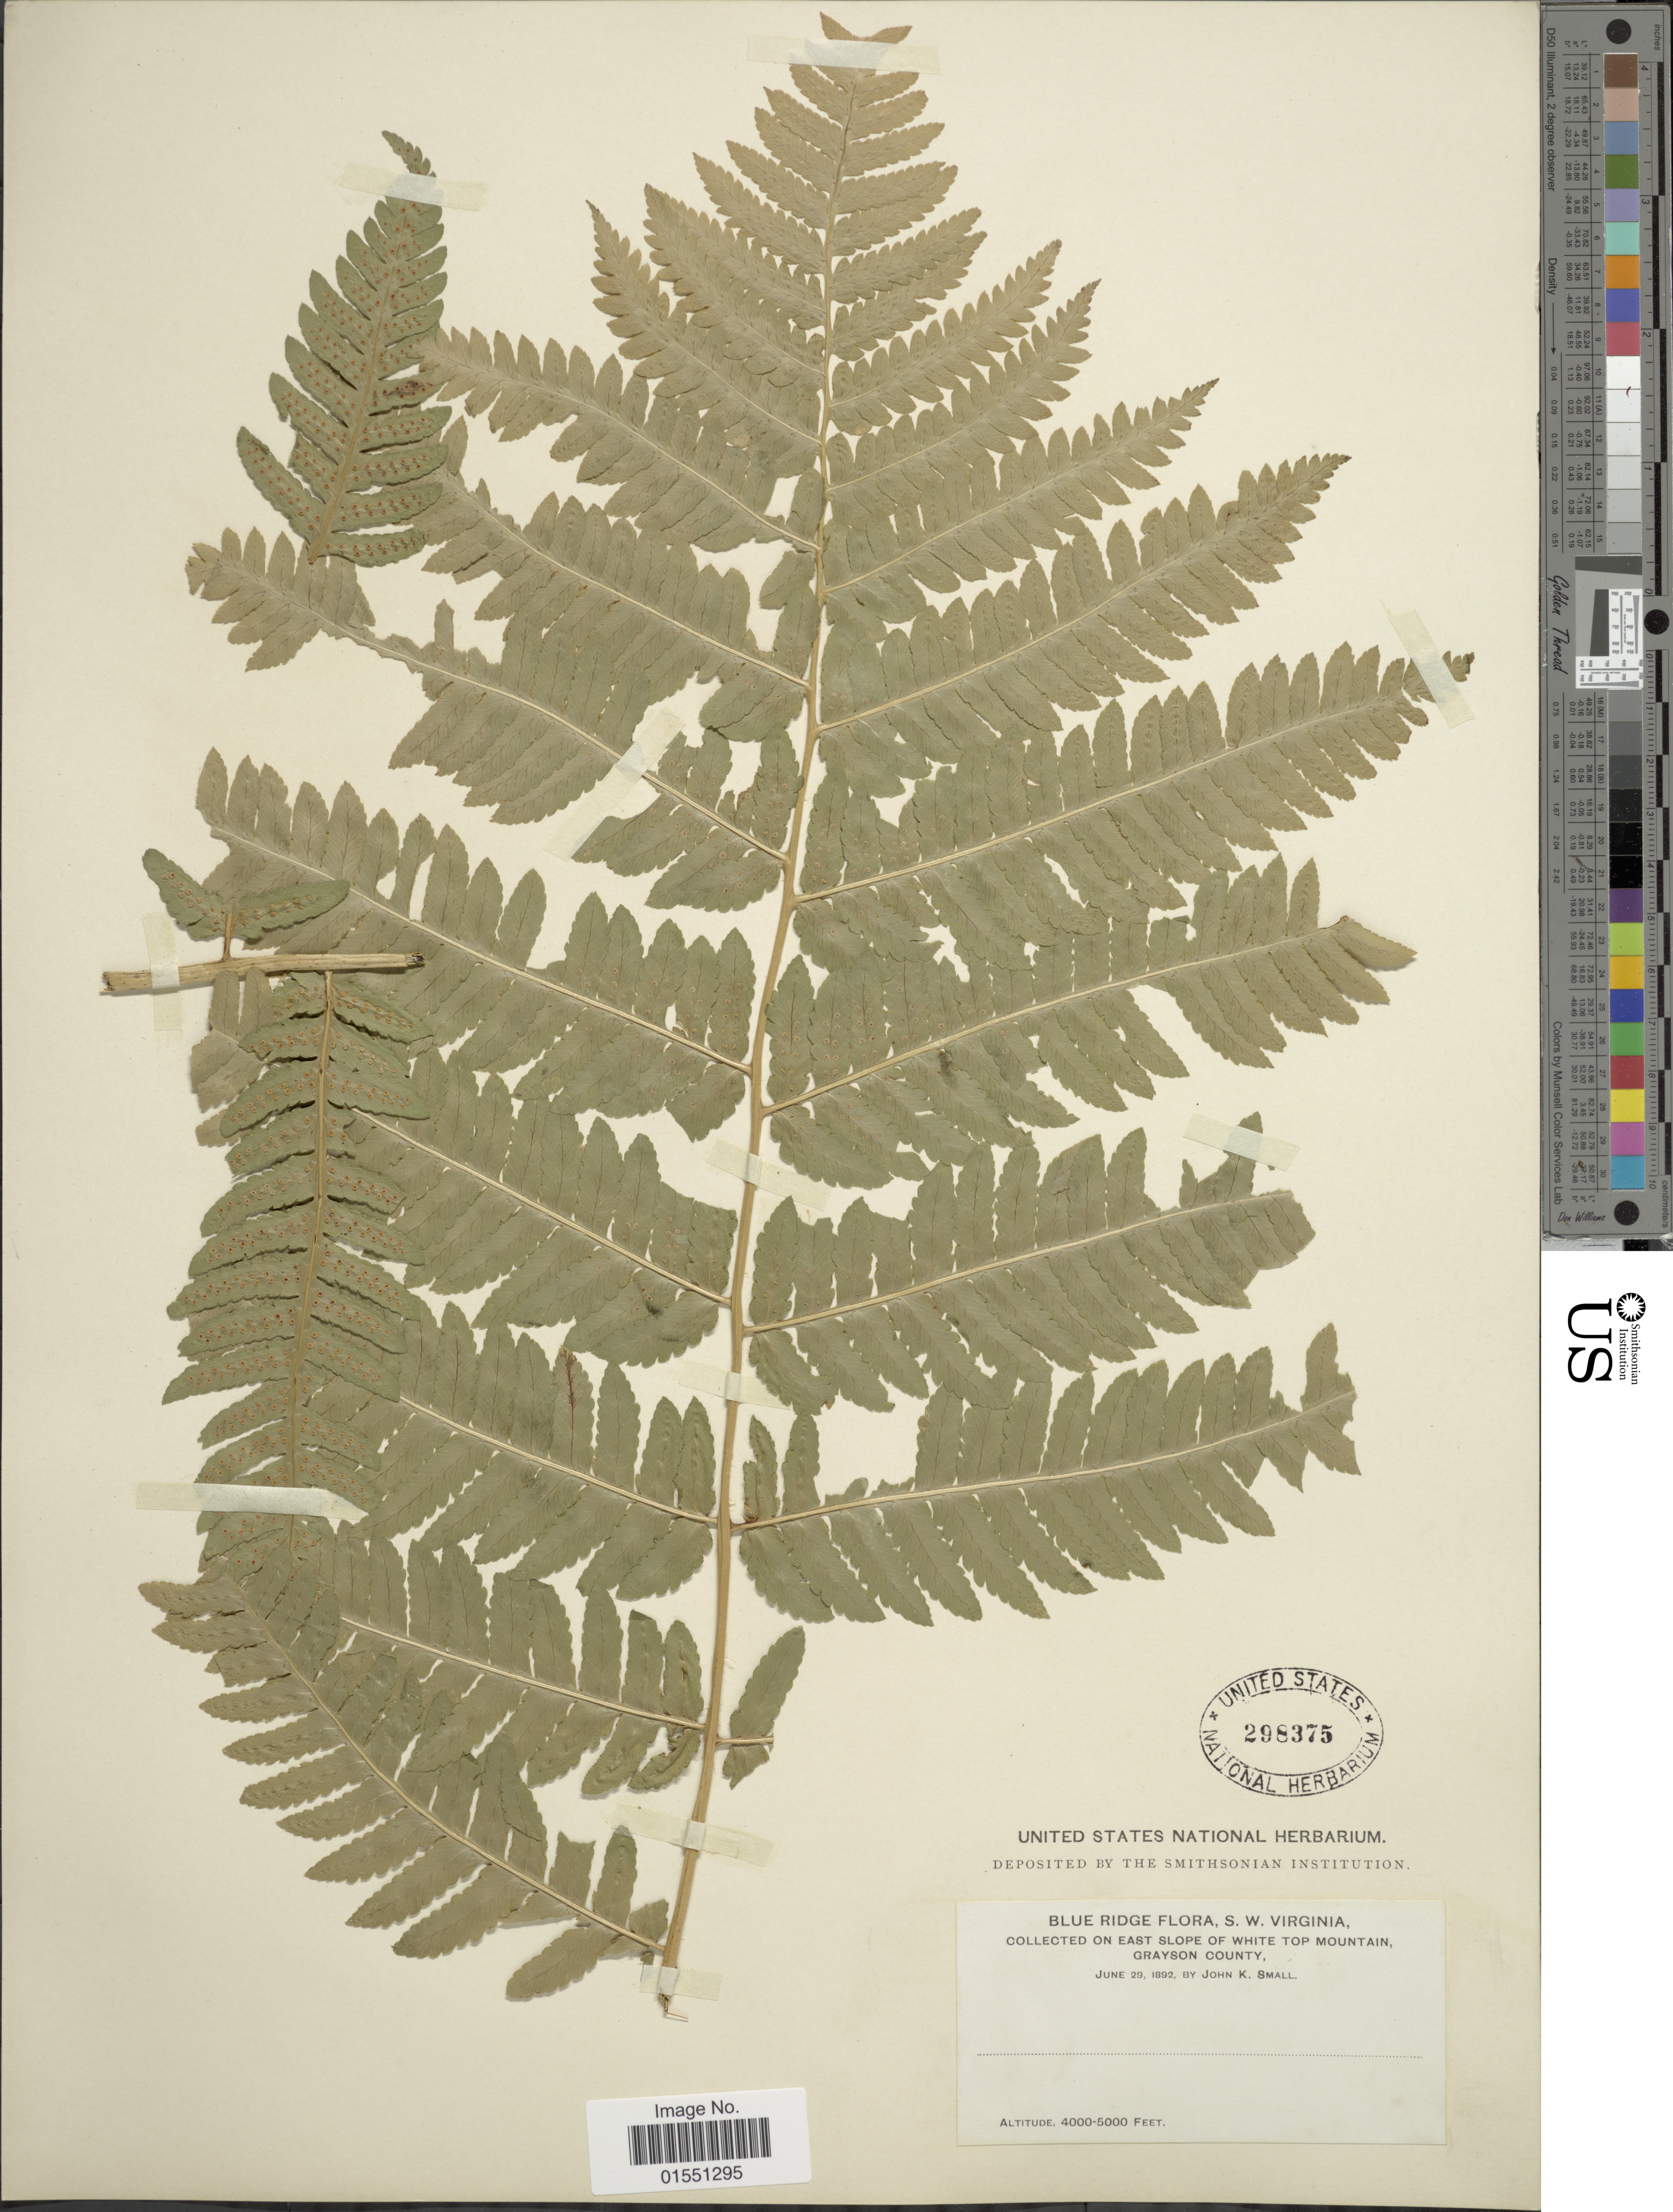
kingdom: Plantae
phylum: Tracheophyta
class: Polypodiopsida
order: Polypodiales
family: Dryopteridaceae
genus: Dryopteris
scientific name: Dryopteris goldiana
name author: (Hook. ex Goldie) A. Gray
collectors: J. K. Small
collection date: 1892-06-29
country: United States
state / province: Virginia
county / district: Grayson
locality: Blue Ridge Flora, SW Virginia. East slope of White Top Mountain.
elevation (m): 1219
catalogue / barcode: US 298375